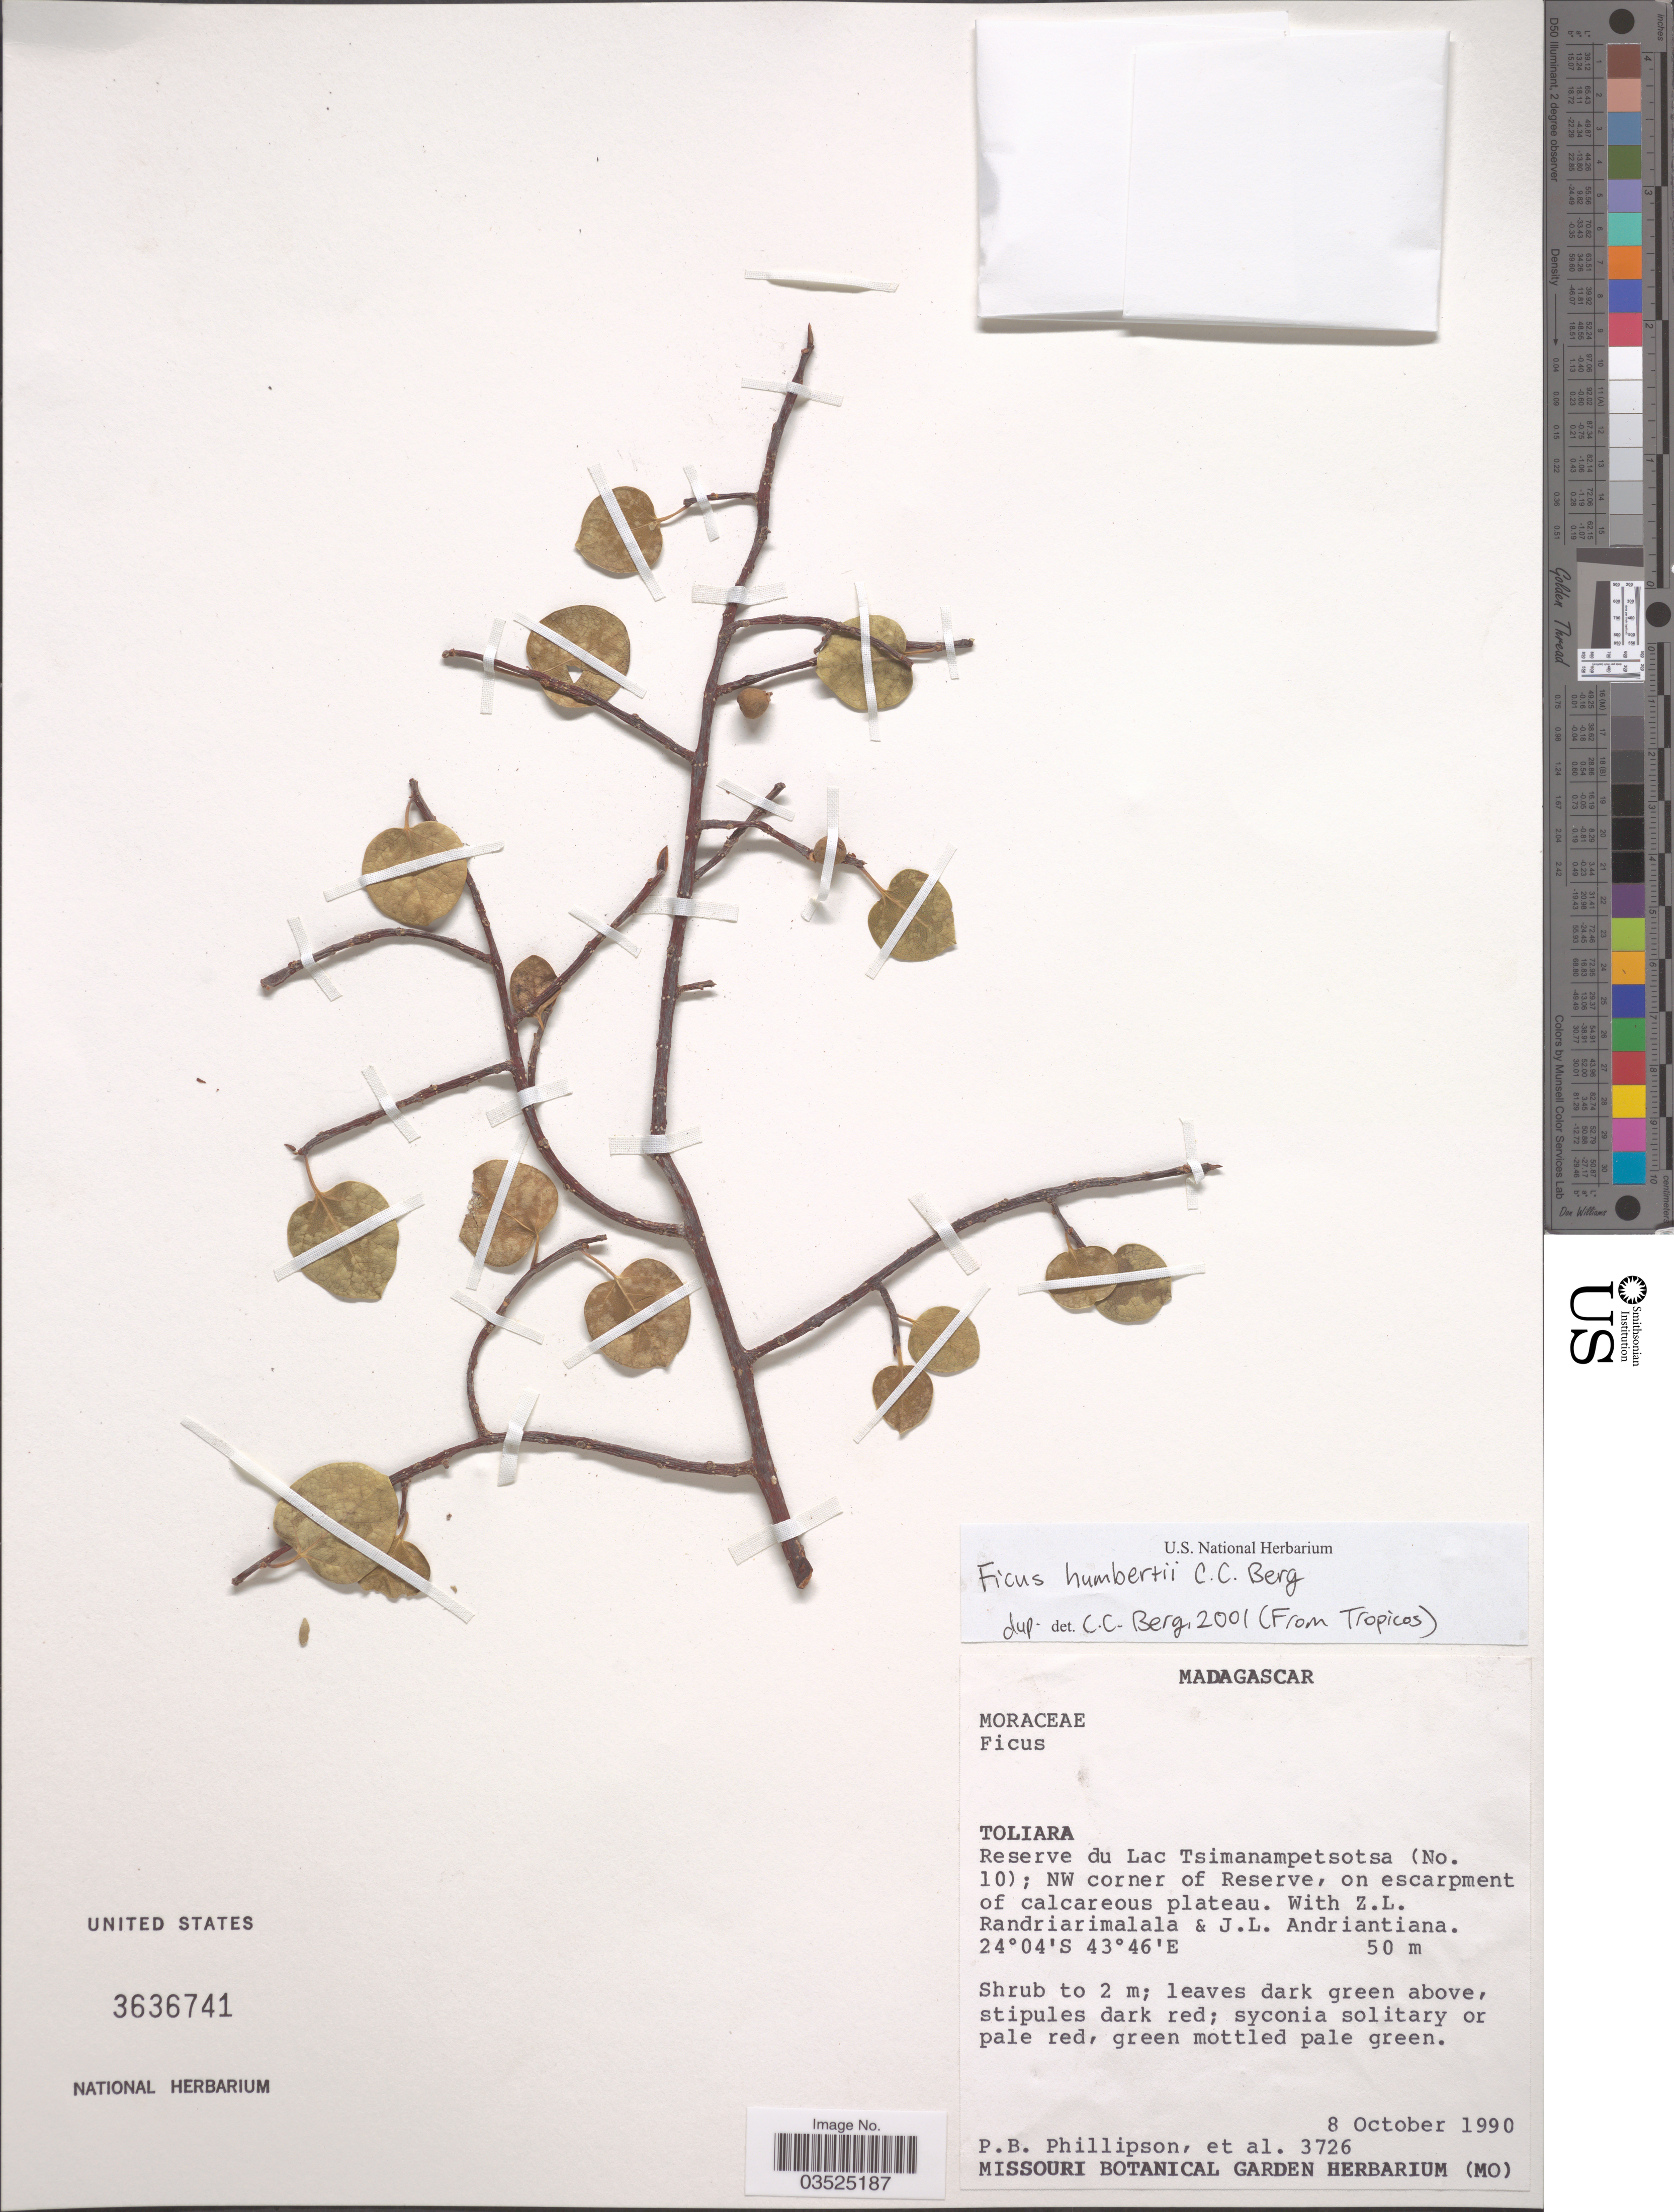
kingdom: Plantae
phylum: Tracheophyta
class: Magnoliopsida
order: Rosales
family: Moraceae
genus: Ficus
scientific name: Ficus humbertii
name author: C.C. Berg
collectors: P. B. Phillipson, Z. Randriarimalala & J. Andriantiana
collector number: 3726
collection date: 1990-10-08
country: Madagascar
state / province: Atsimo-Andrefana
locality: Reserve du Lac Tsimanampetsotsa (No. 10); NW corner of Reserve, on escarpment of calcareous plateau.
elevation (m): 50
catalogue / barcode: US 3636741